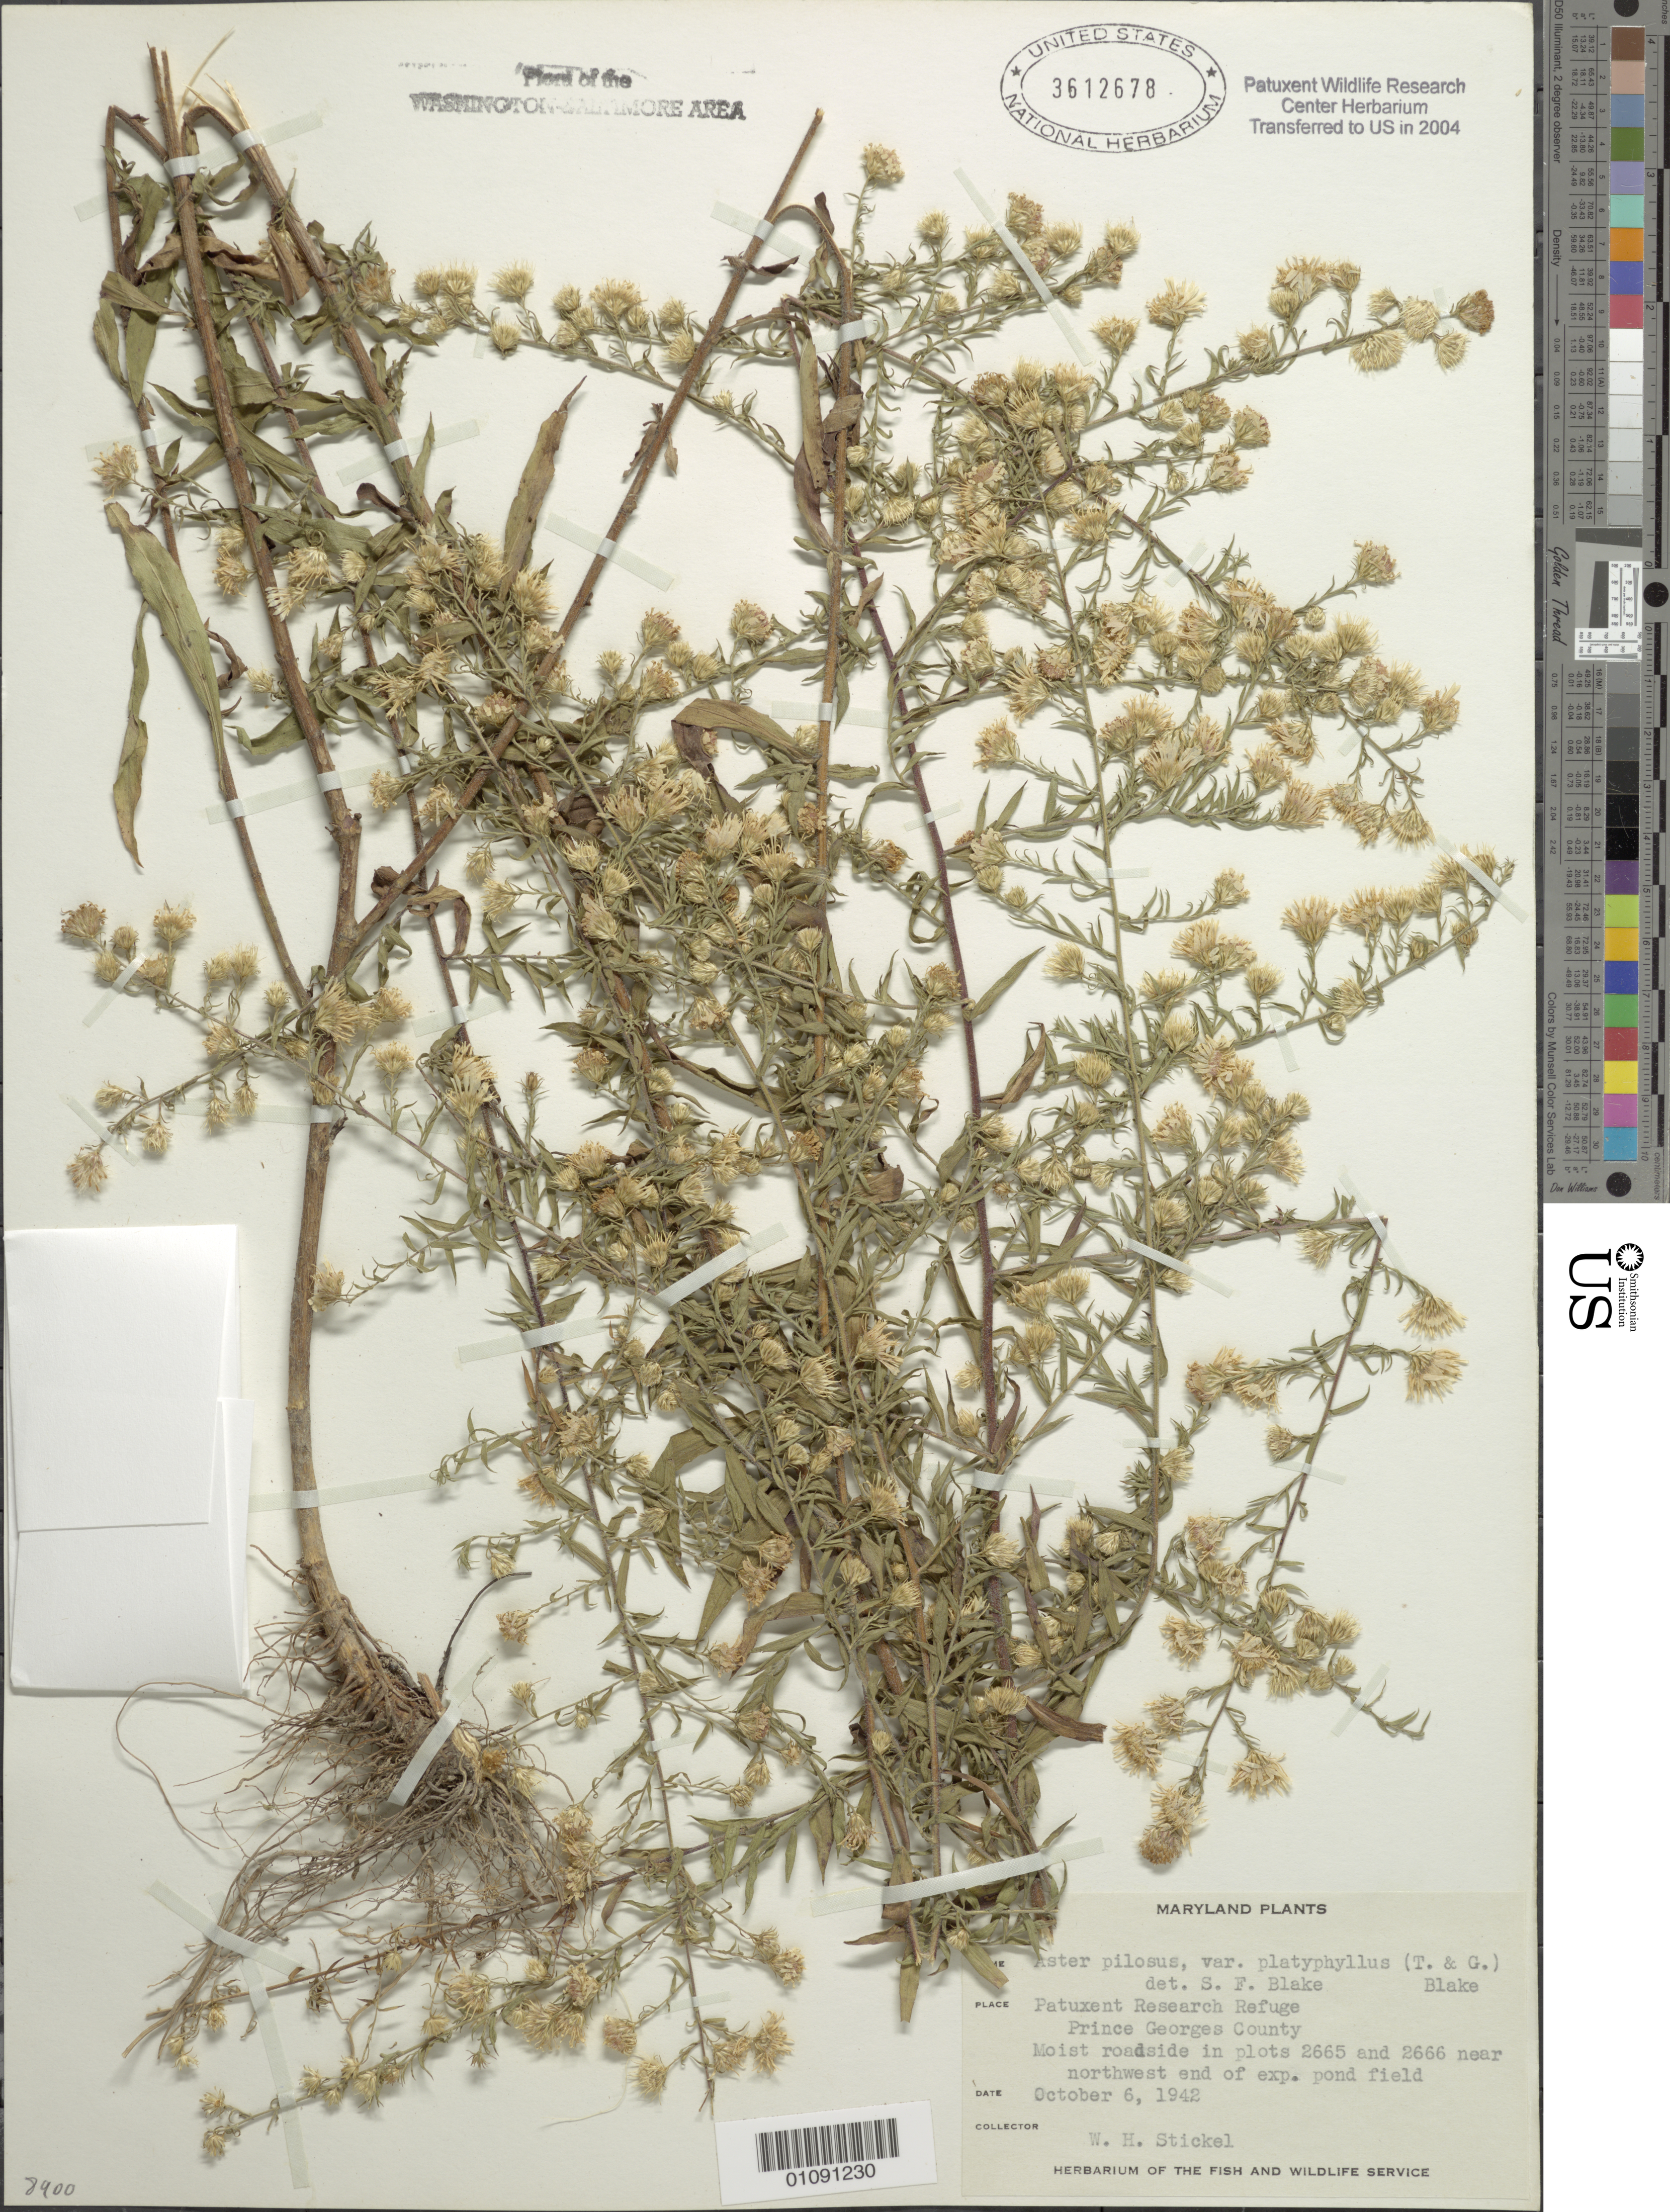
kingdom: Plantae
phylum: Tracheophyta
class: Magnoliopsida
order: Asterales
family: Asteraceae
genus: Symphyotrichum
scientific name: Symphyotrichum pilosum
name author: (Willd.) G.L. Nesom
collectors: W. Stickel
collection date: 1942-10-06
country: United States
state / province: Maryland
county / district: Prince George's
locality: Patuxent Wildlife Refuge. In plots 2665 and 2666 near N.W. end of experimental pond field.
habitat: Moist roadside.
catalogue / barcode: US 3612678